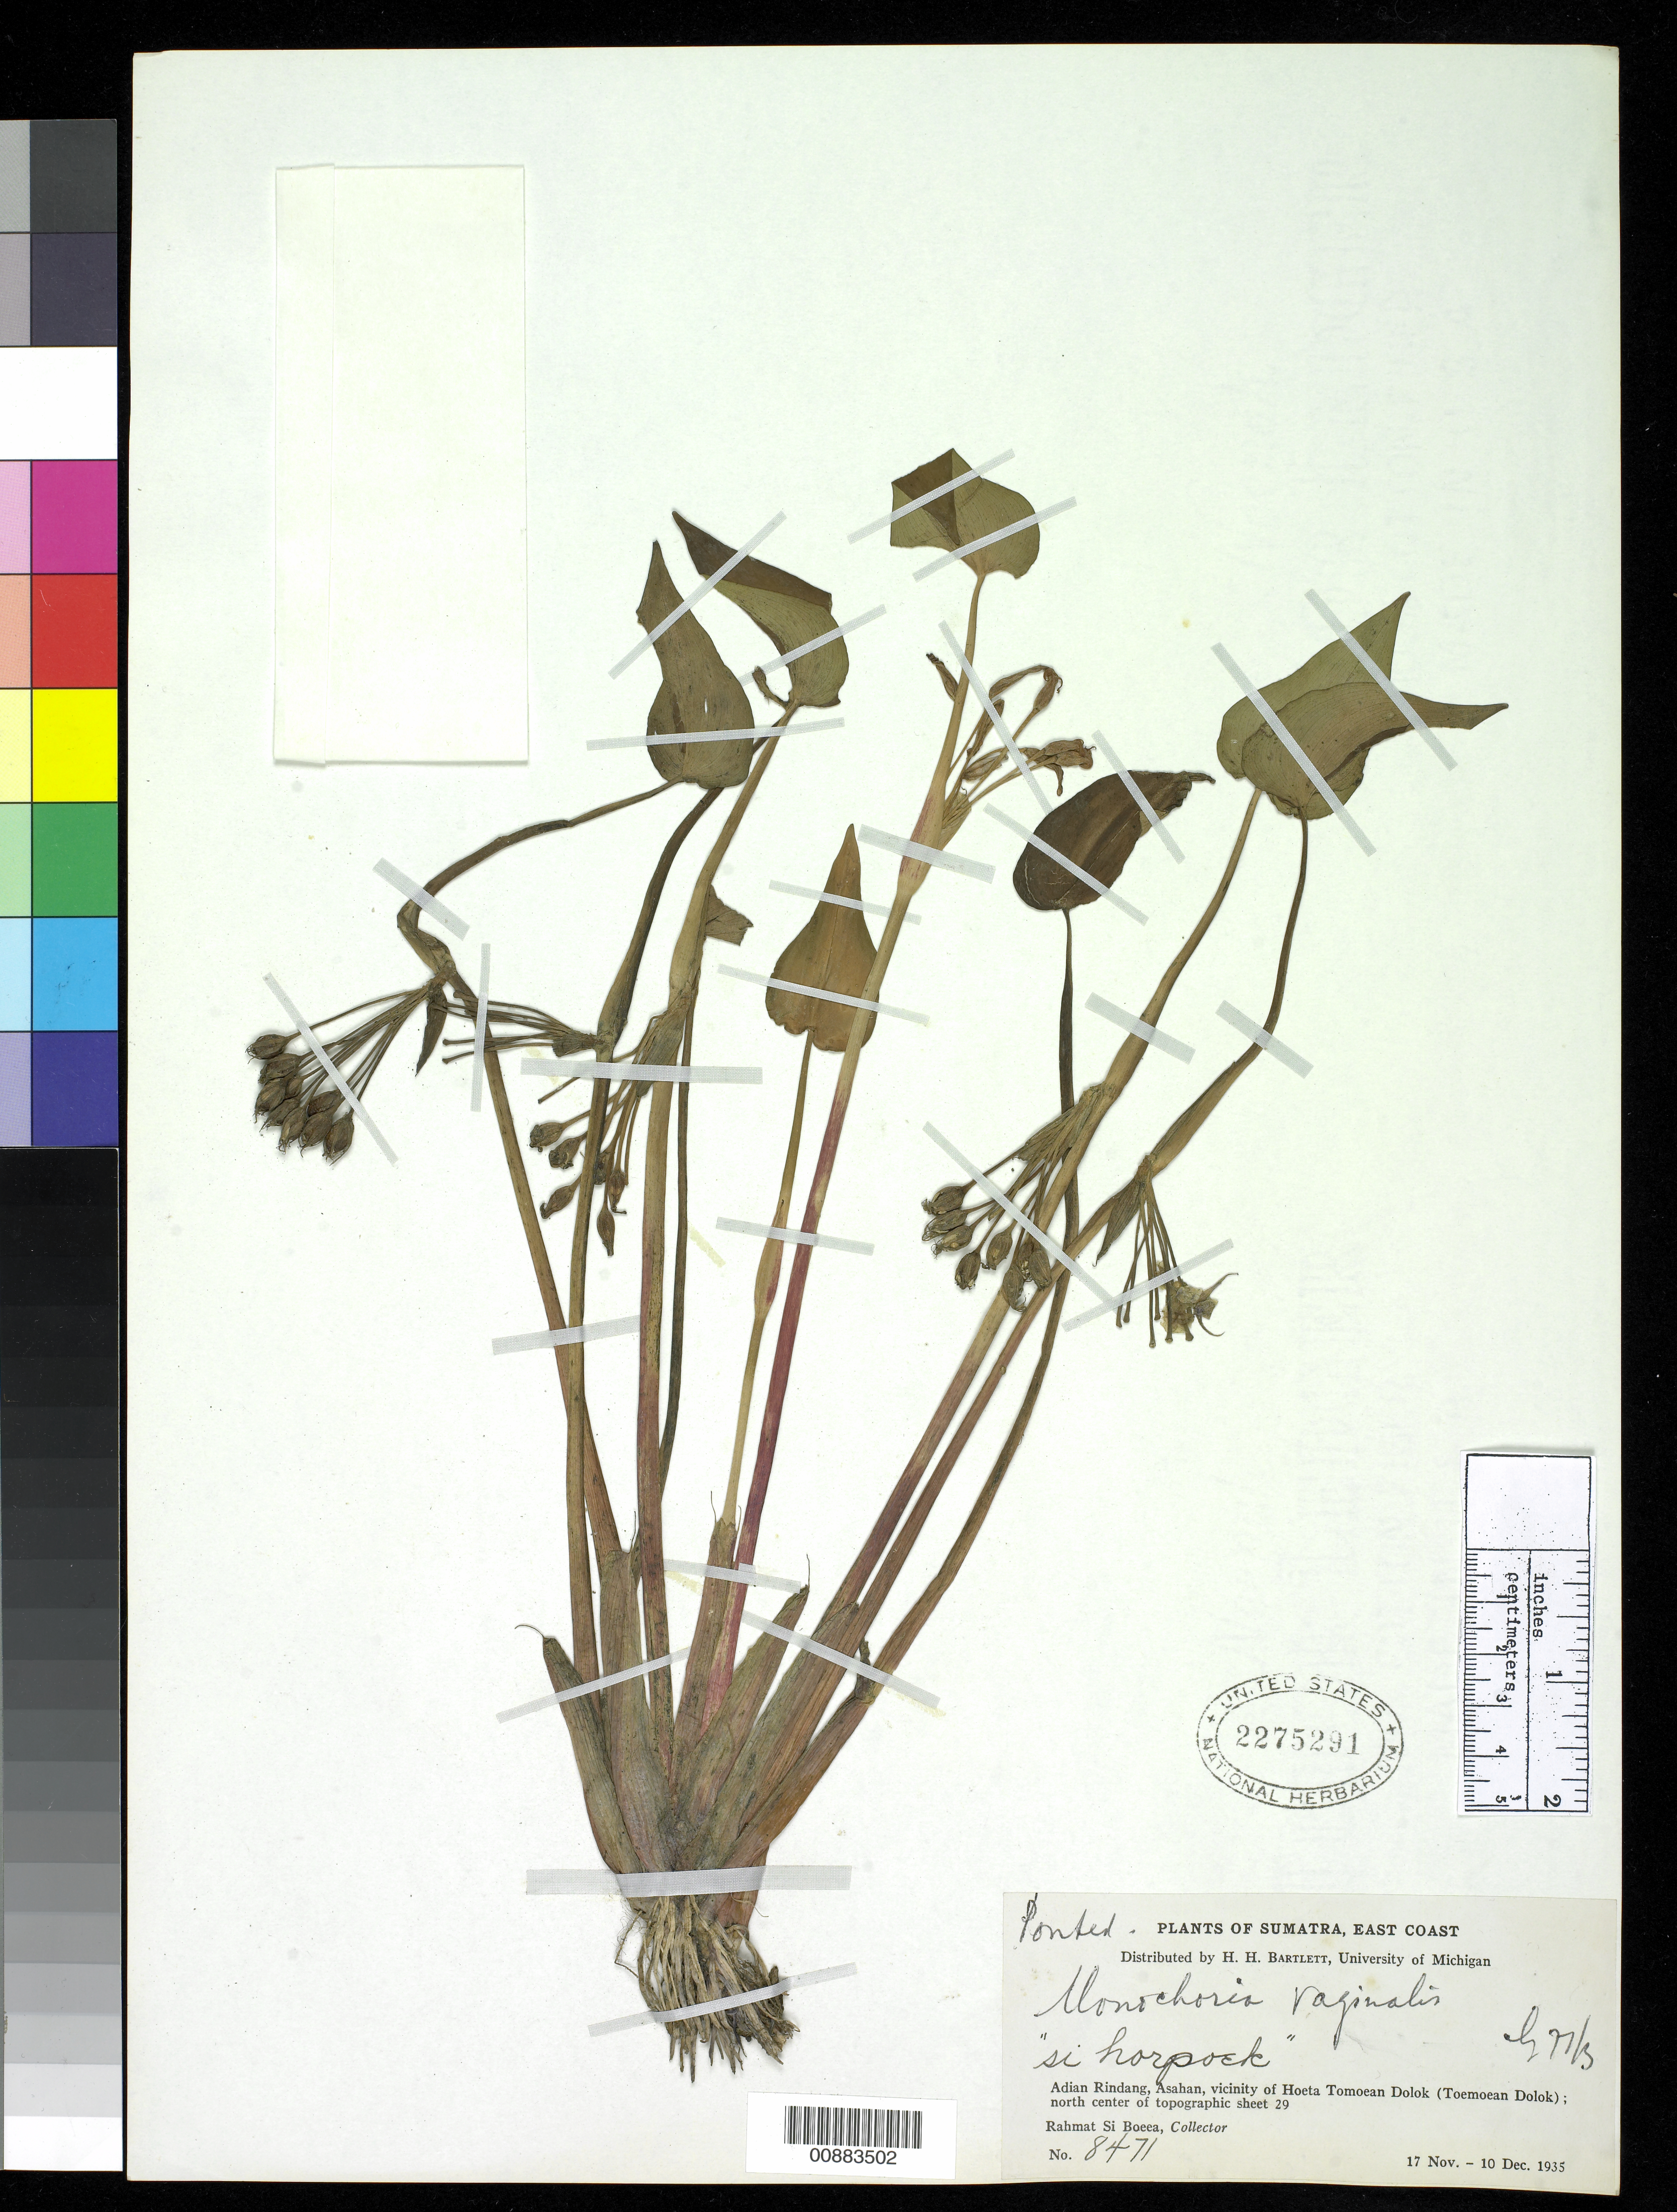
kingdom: Plantae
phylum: Tracheophyta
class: Liliopsida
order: Commelinales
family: Pontederiaceae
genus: Monochoria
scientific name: Monochoria vaginalis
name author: (Burm. f.) C. Presl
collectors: Rahmat Si Boeea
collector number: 8471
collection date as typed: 10 Nov 1935 to 17 Nov 1935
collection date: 1935-11-10/1935-11-17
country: Indonesia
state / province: Sumatra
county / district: Aceh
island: Sumatra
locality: Adian Rindang, Asahan, vicinity of Hoeta Tomoean Dolik (Toemoean Dolok), north center of topographic sheet 29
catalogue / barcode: US 2275291